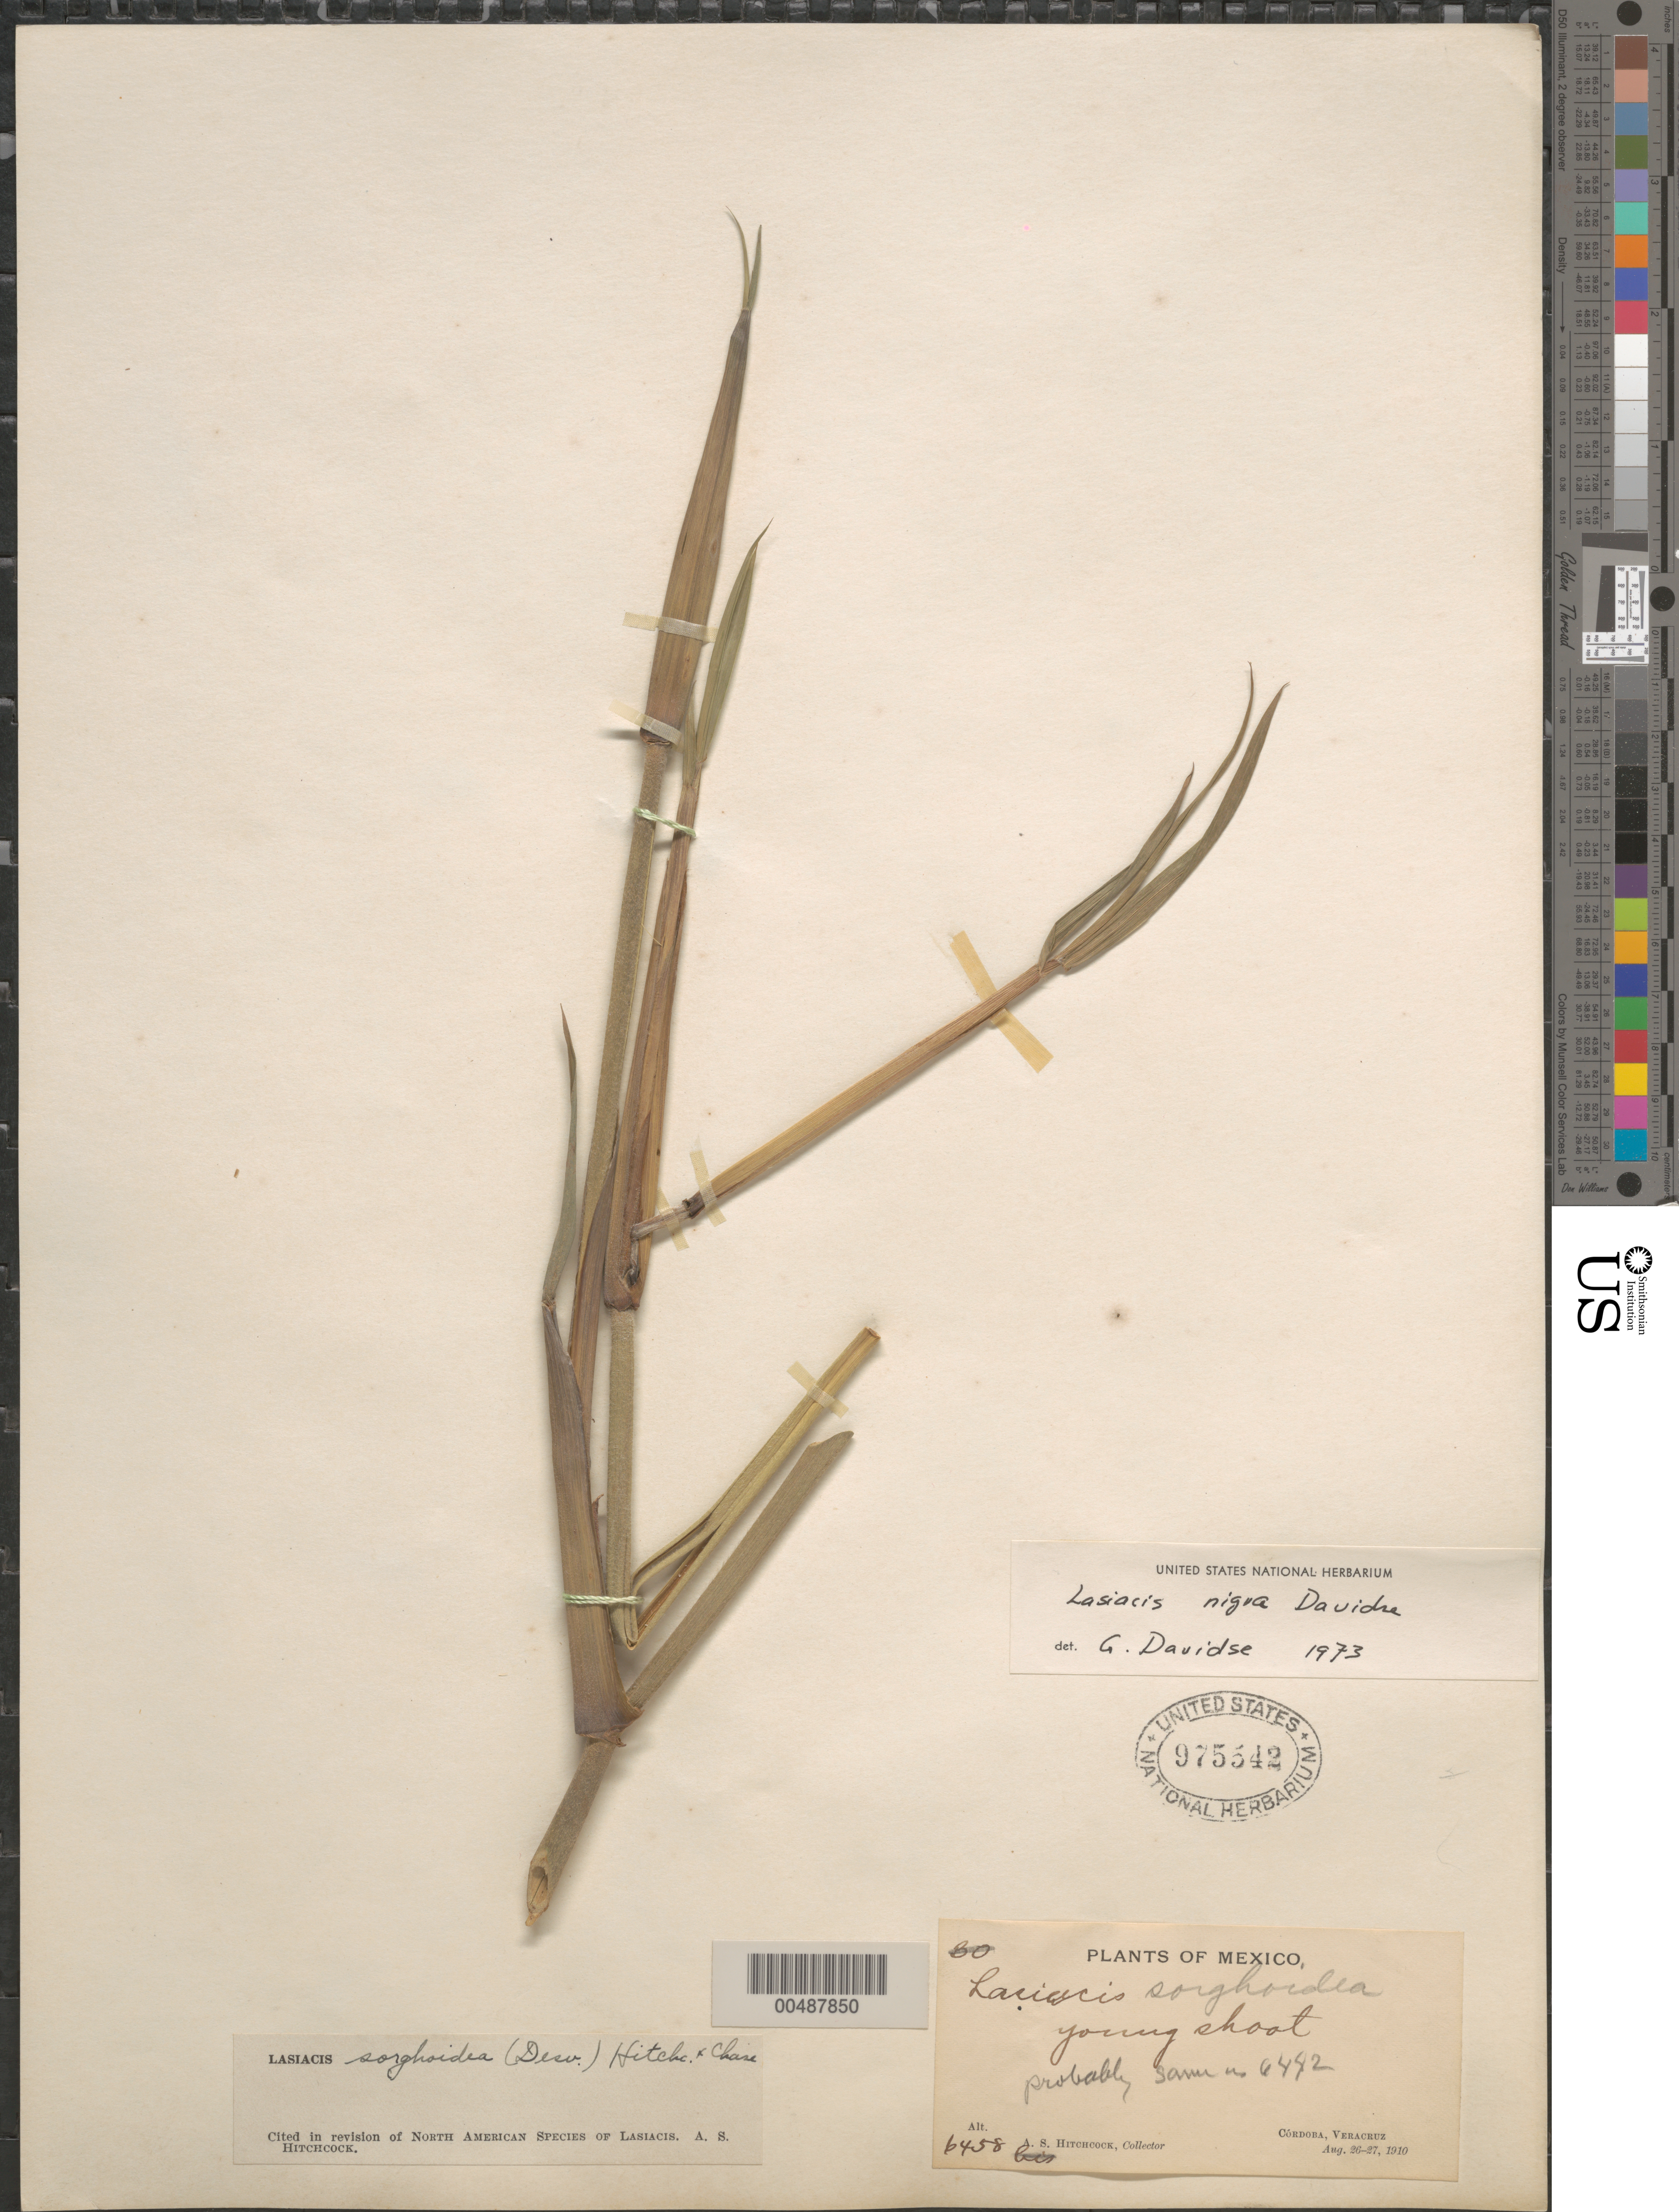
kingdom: Plantae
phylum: Tracheophyta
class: Liliopsida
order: Poales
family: Poaceae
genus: Lasiacis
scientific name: Lasiacis maxonii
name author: Swallen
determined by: Davidse, Gerrit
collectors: A. S. Hitchcock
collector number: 6458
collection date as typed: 26 Aug 1910 or 27 Aug 1910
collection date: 1910-08-26 or 1910-08-27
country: Mexico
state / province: Veracruz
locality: C¢rdoba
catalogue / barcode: US 975542